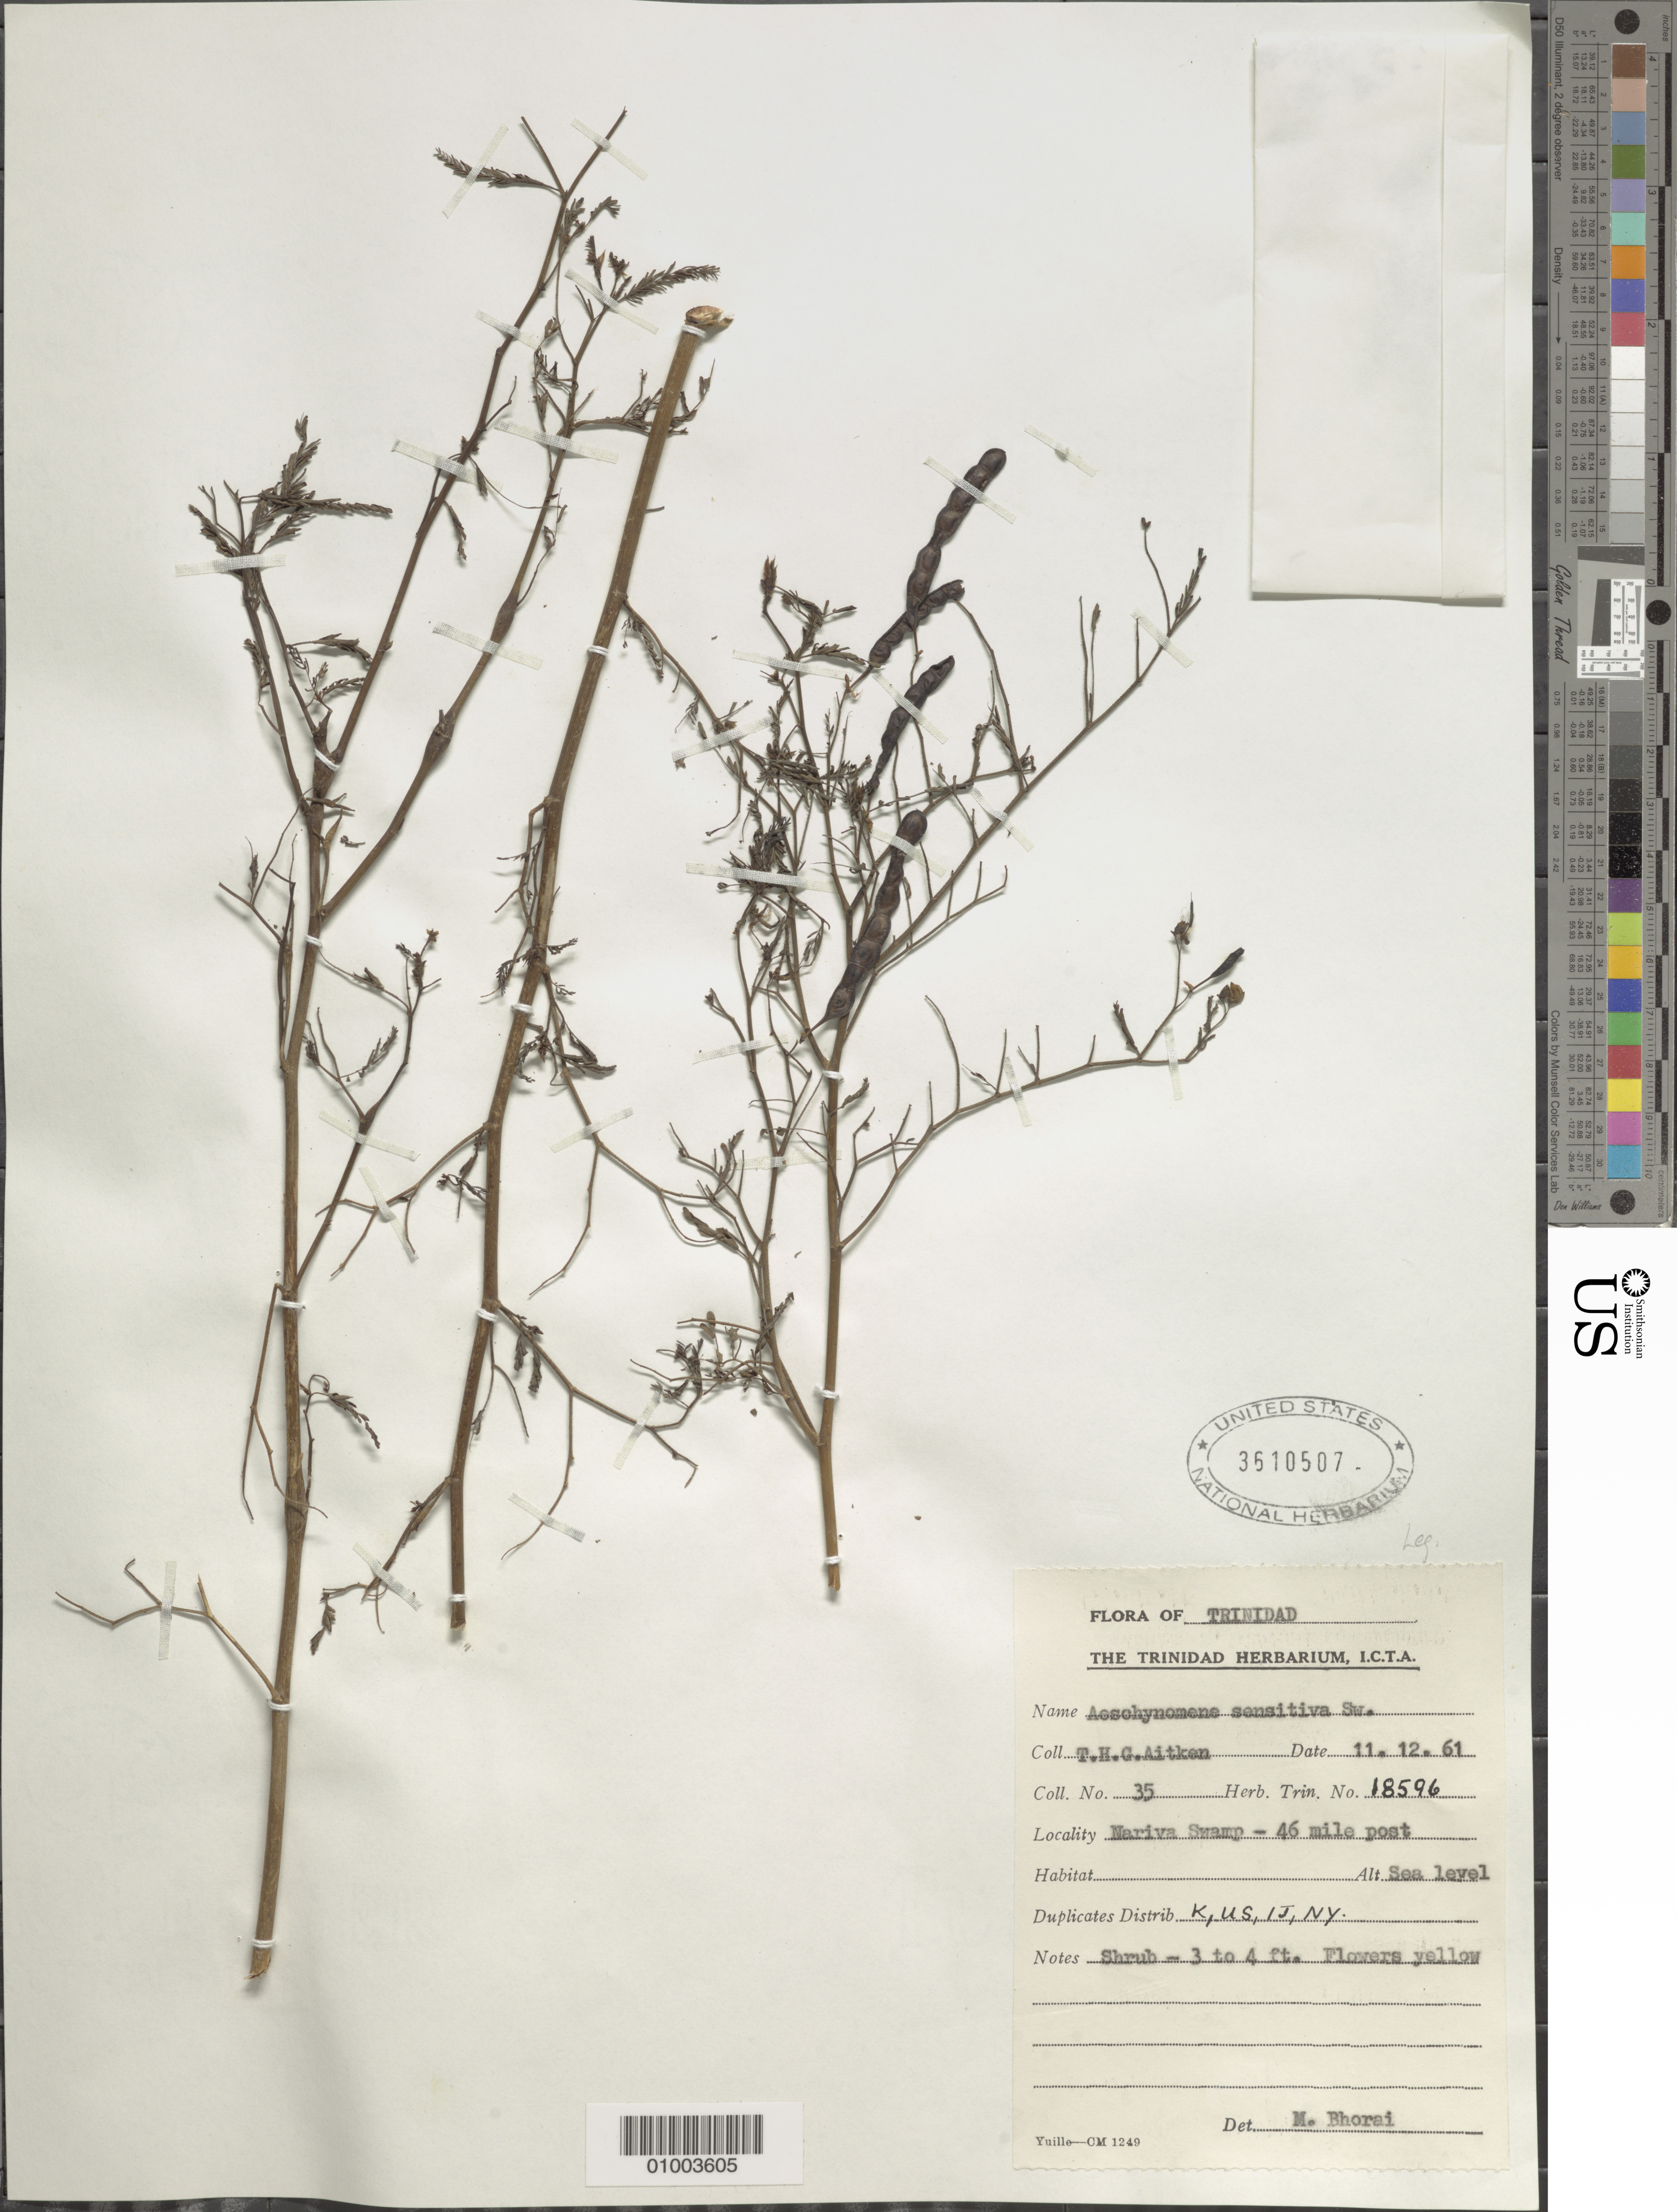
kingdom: Plantae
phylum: Tracheophyta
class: Magnoliopsida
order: Fabales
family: Fabaceae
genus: Aeschynomene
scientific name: Aeschynomene sensitiva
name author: Sw.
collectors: T. Aitken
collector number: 35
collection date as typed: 11 Dec 1961 or 12 Nov 1961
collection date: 1961-11-12 or 1961-12-11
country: Trinidad and Tobago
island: Trinidad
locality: Shrub - 3 to 4 ft. Flowers yellow. Nariva Swamp - 46 mile post.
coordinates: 0 N, 0 E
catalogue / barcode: US 3610507